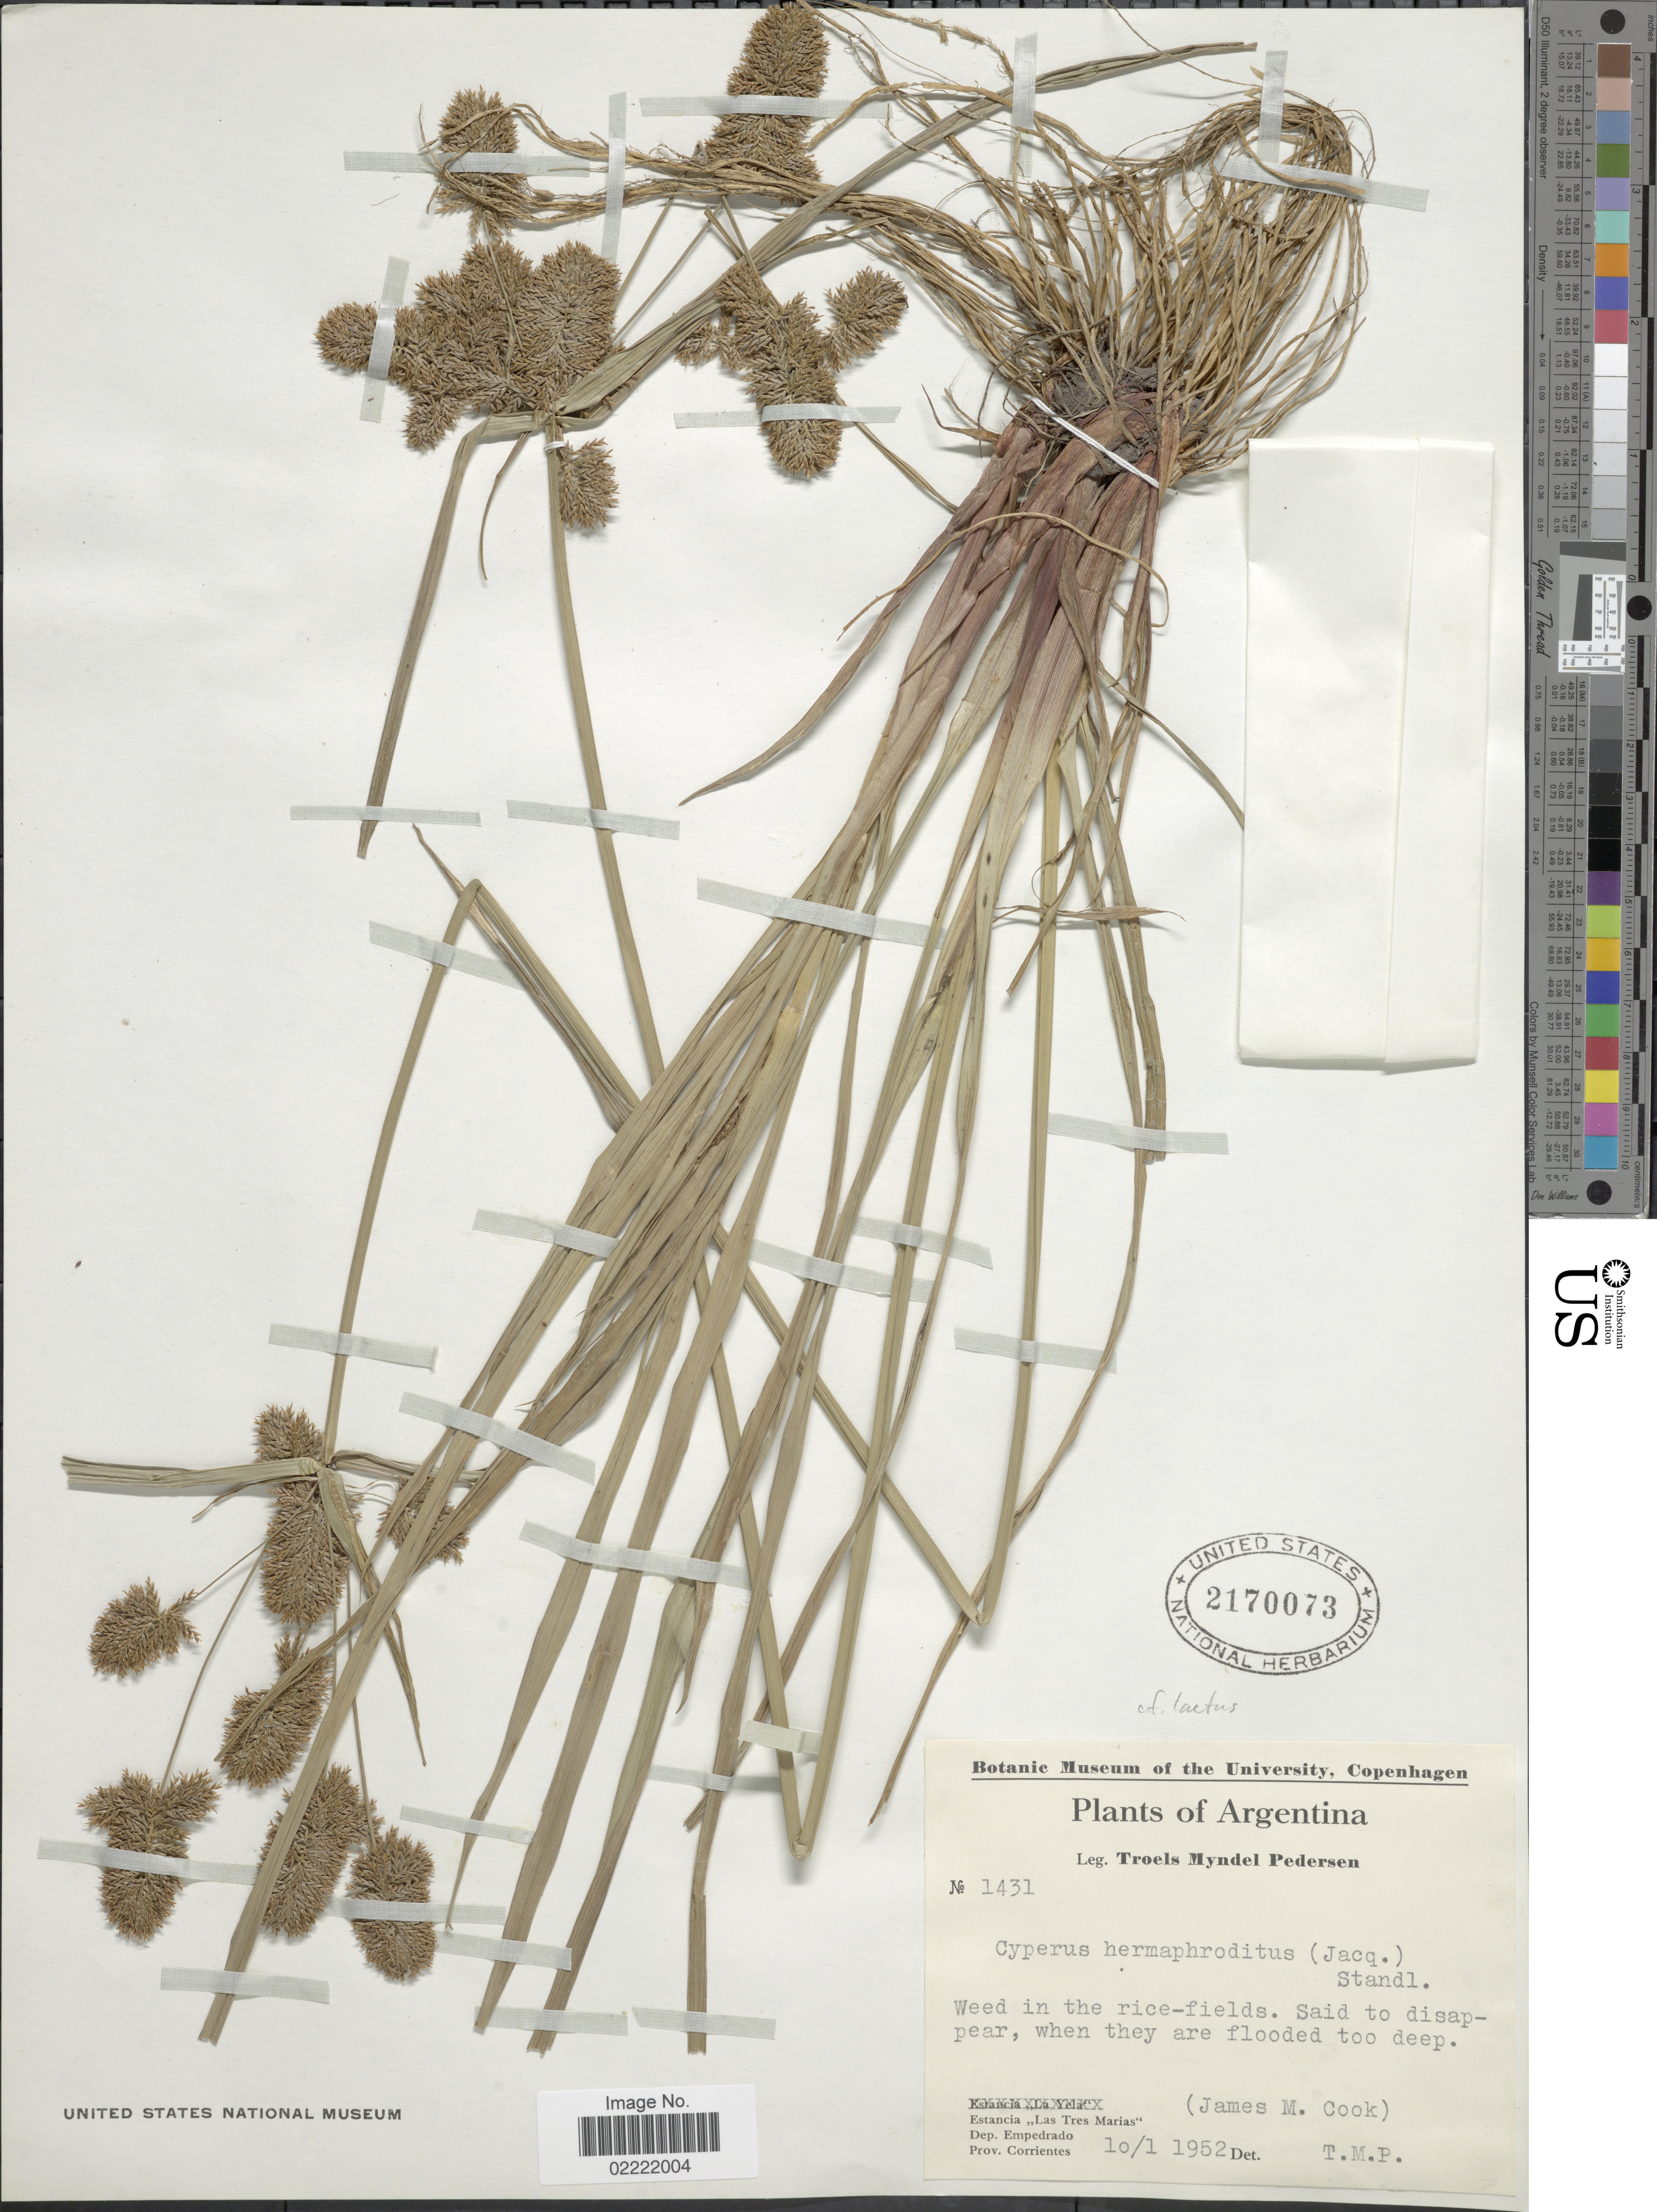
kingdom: Plantae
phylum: Tracheophyta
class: Liliopsida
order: Poales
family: Cyperaceae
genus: Cyperus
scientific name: Cyperus hermaphroditus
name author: (Jacq.) Standl.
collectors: T. Pederson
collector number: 1431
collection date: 1952-01-10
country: Argentina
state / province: Corrientes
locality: In rice-fields, estancia Las Tres Marias, dep. Empedrado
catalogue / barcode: US 2170073